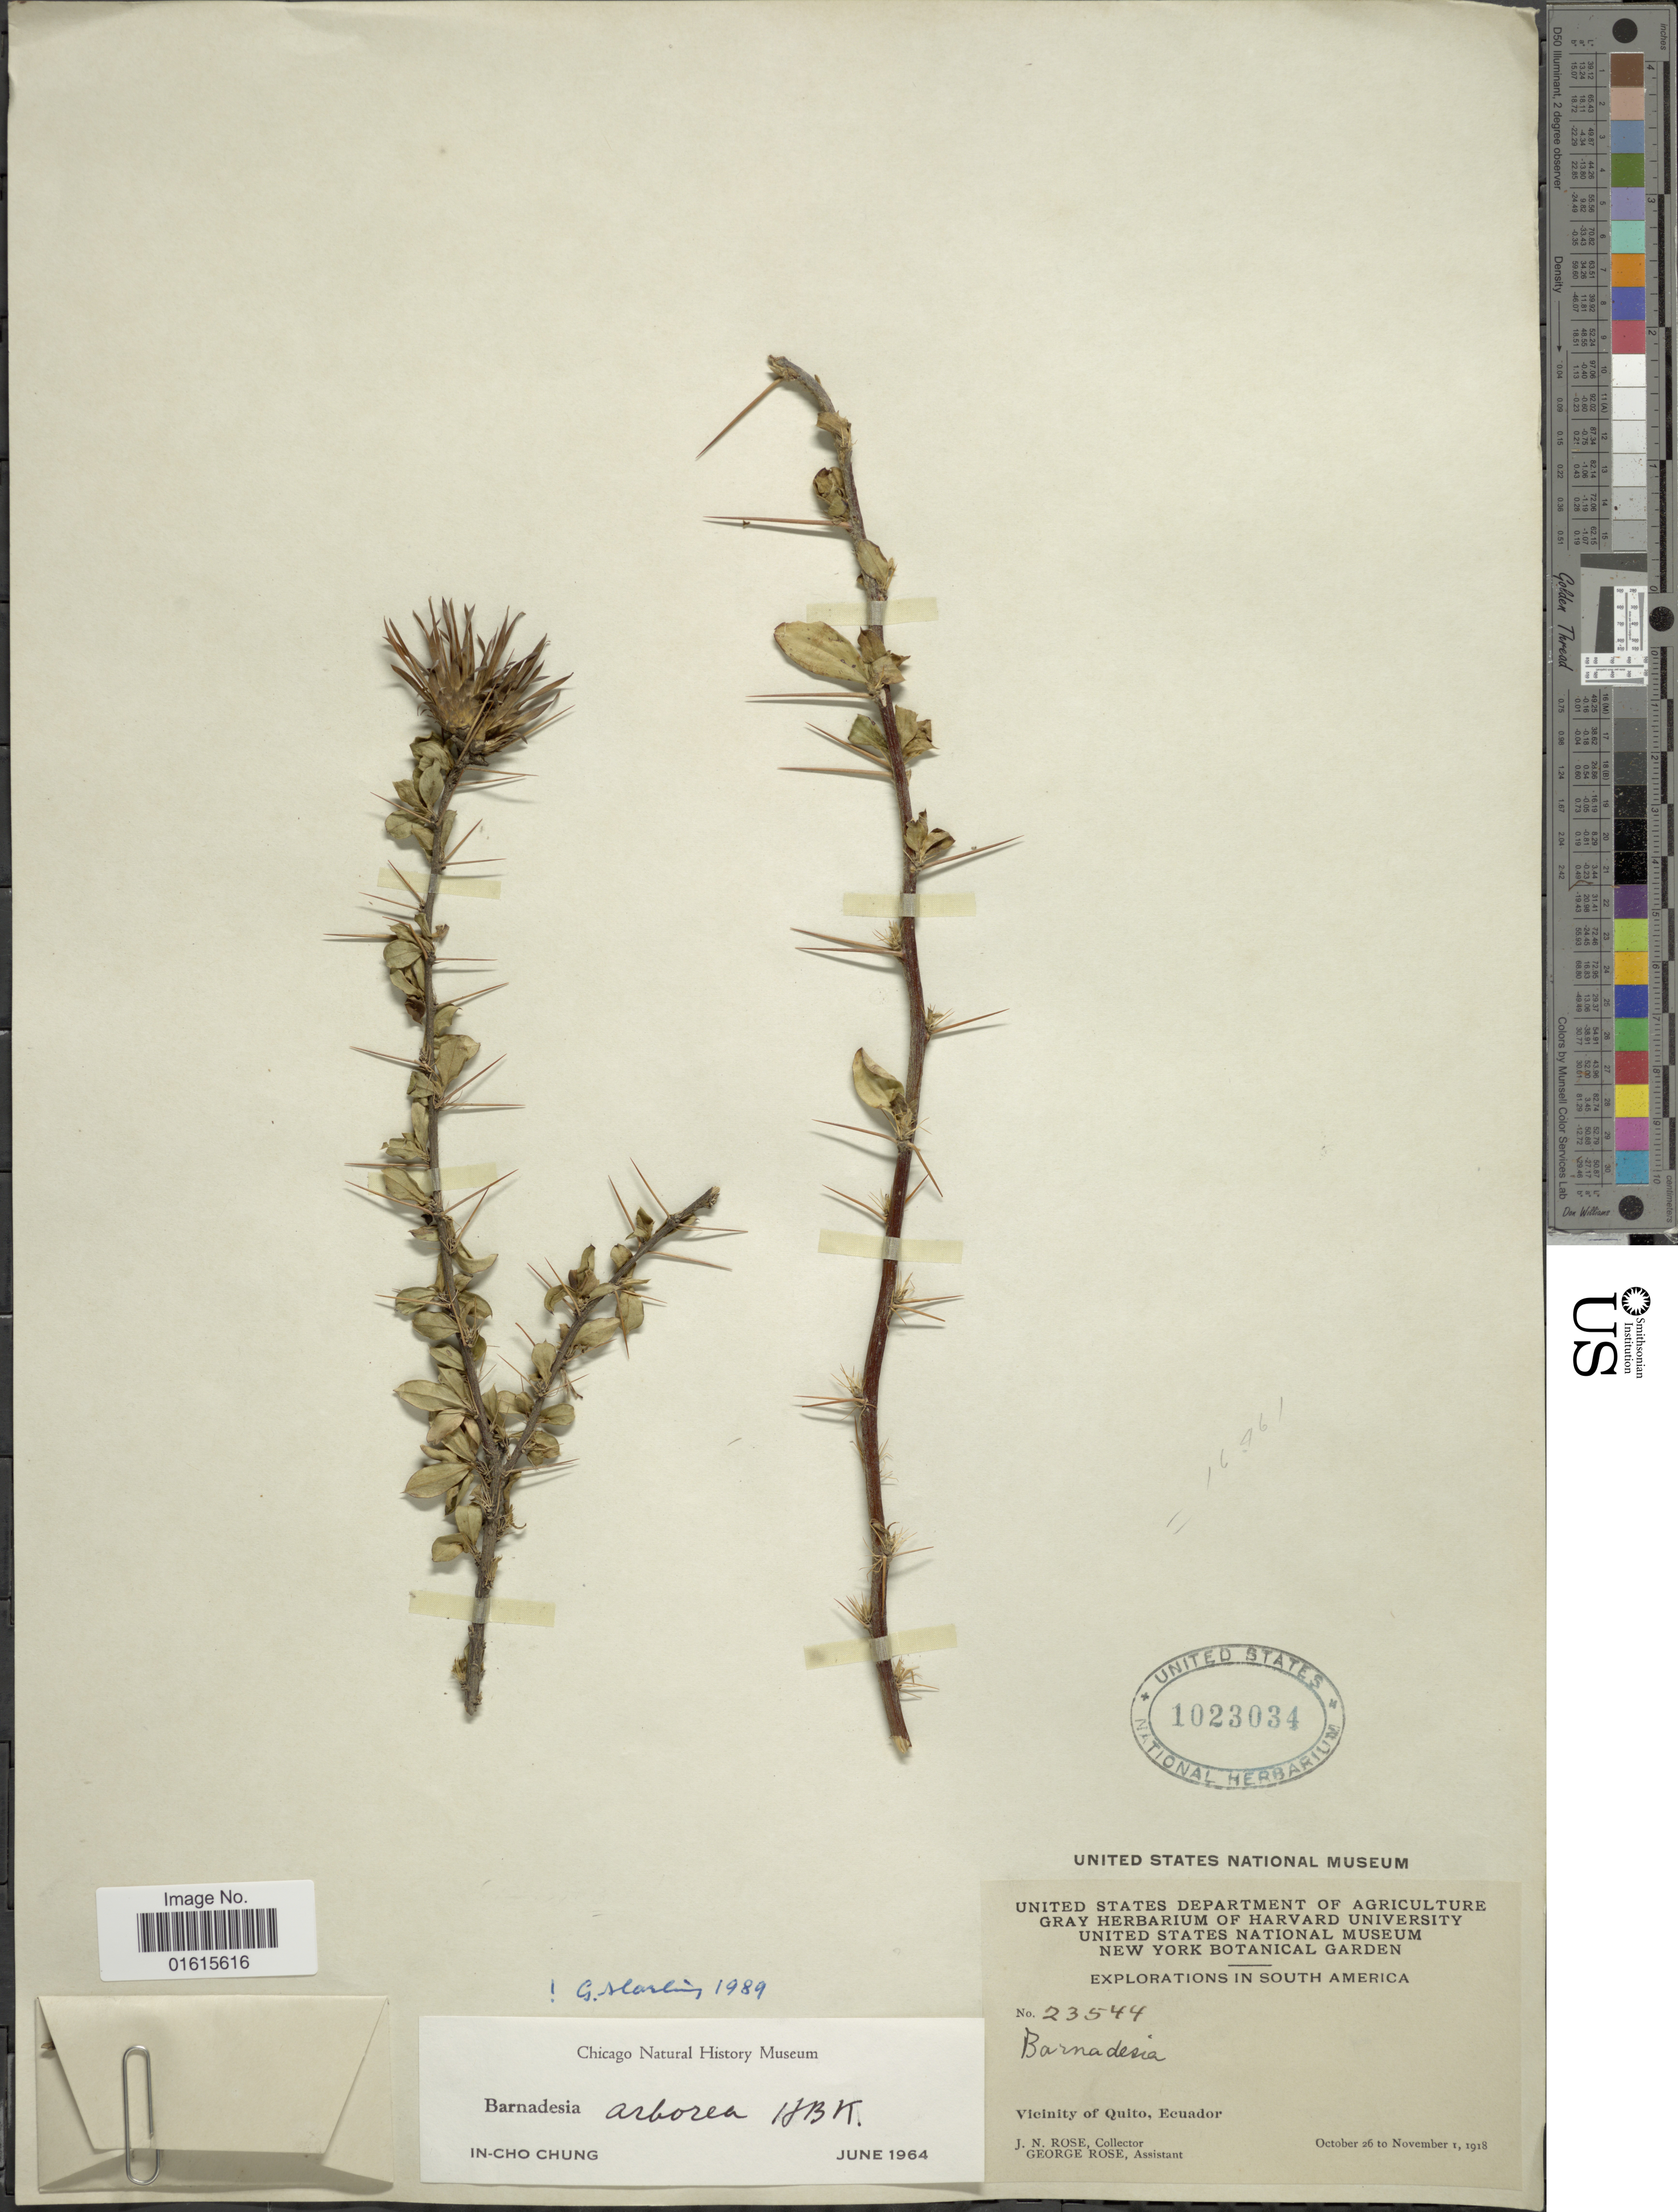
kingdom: Plantae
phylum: Tracheophyta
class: Magnoliopsida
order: Asterales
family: Asteraceae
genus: Barnadesia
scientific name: Barnadesia arborea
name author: Kunth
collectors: J. N. Rose & G. Rose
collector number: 23544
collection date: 1918-10-26/1918-11-01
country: Ecuador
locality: Vicinity of Quito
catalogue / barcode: US 1023034